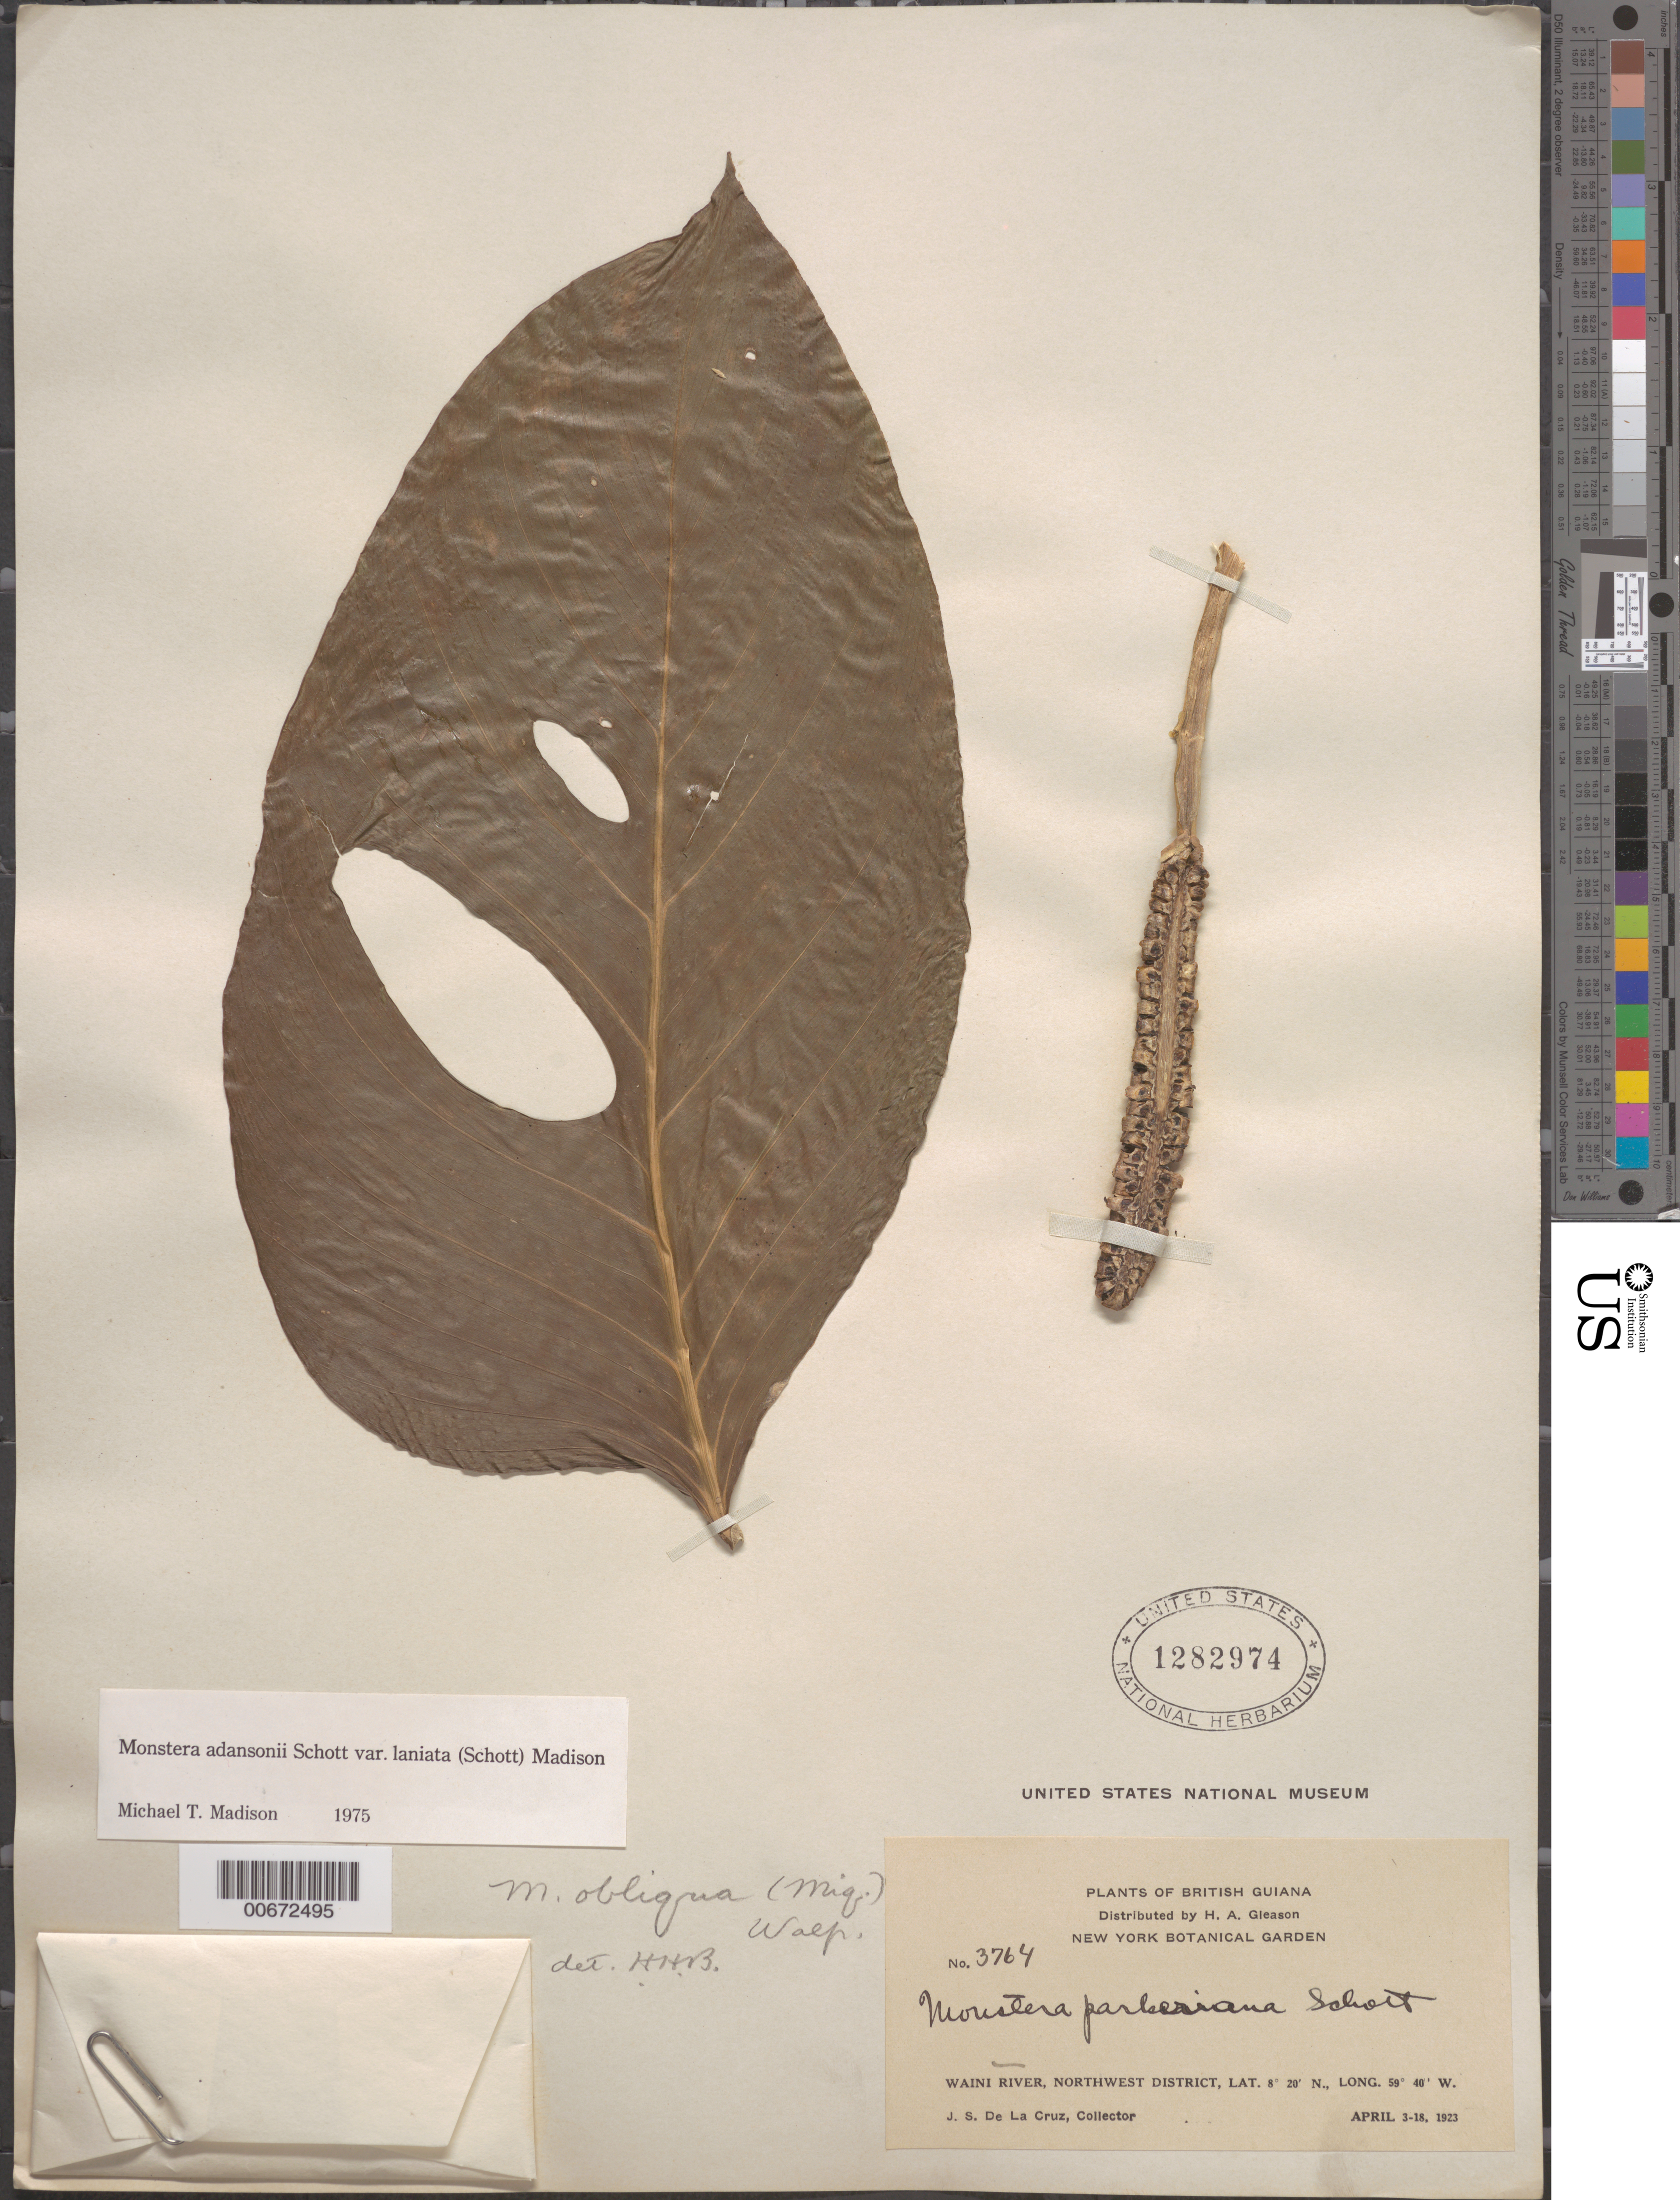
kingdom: Plantae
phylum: Tracheophyta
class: Liliopsida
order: Alismatales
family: Araceae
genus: Monstera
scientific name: Monstera adansonii var. laniata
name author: Schott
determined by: Madison, Michael T.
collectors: J. S. de la Cruz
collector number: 3764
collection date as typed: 3-Apr-23 to 18-Apr-23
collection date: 1923-04-03/1923-04-18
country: Guyana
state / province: Barima-Waini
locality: Waini R., NW District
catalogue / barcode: US 1282974